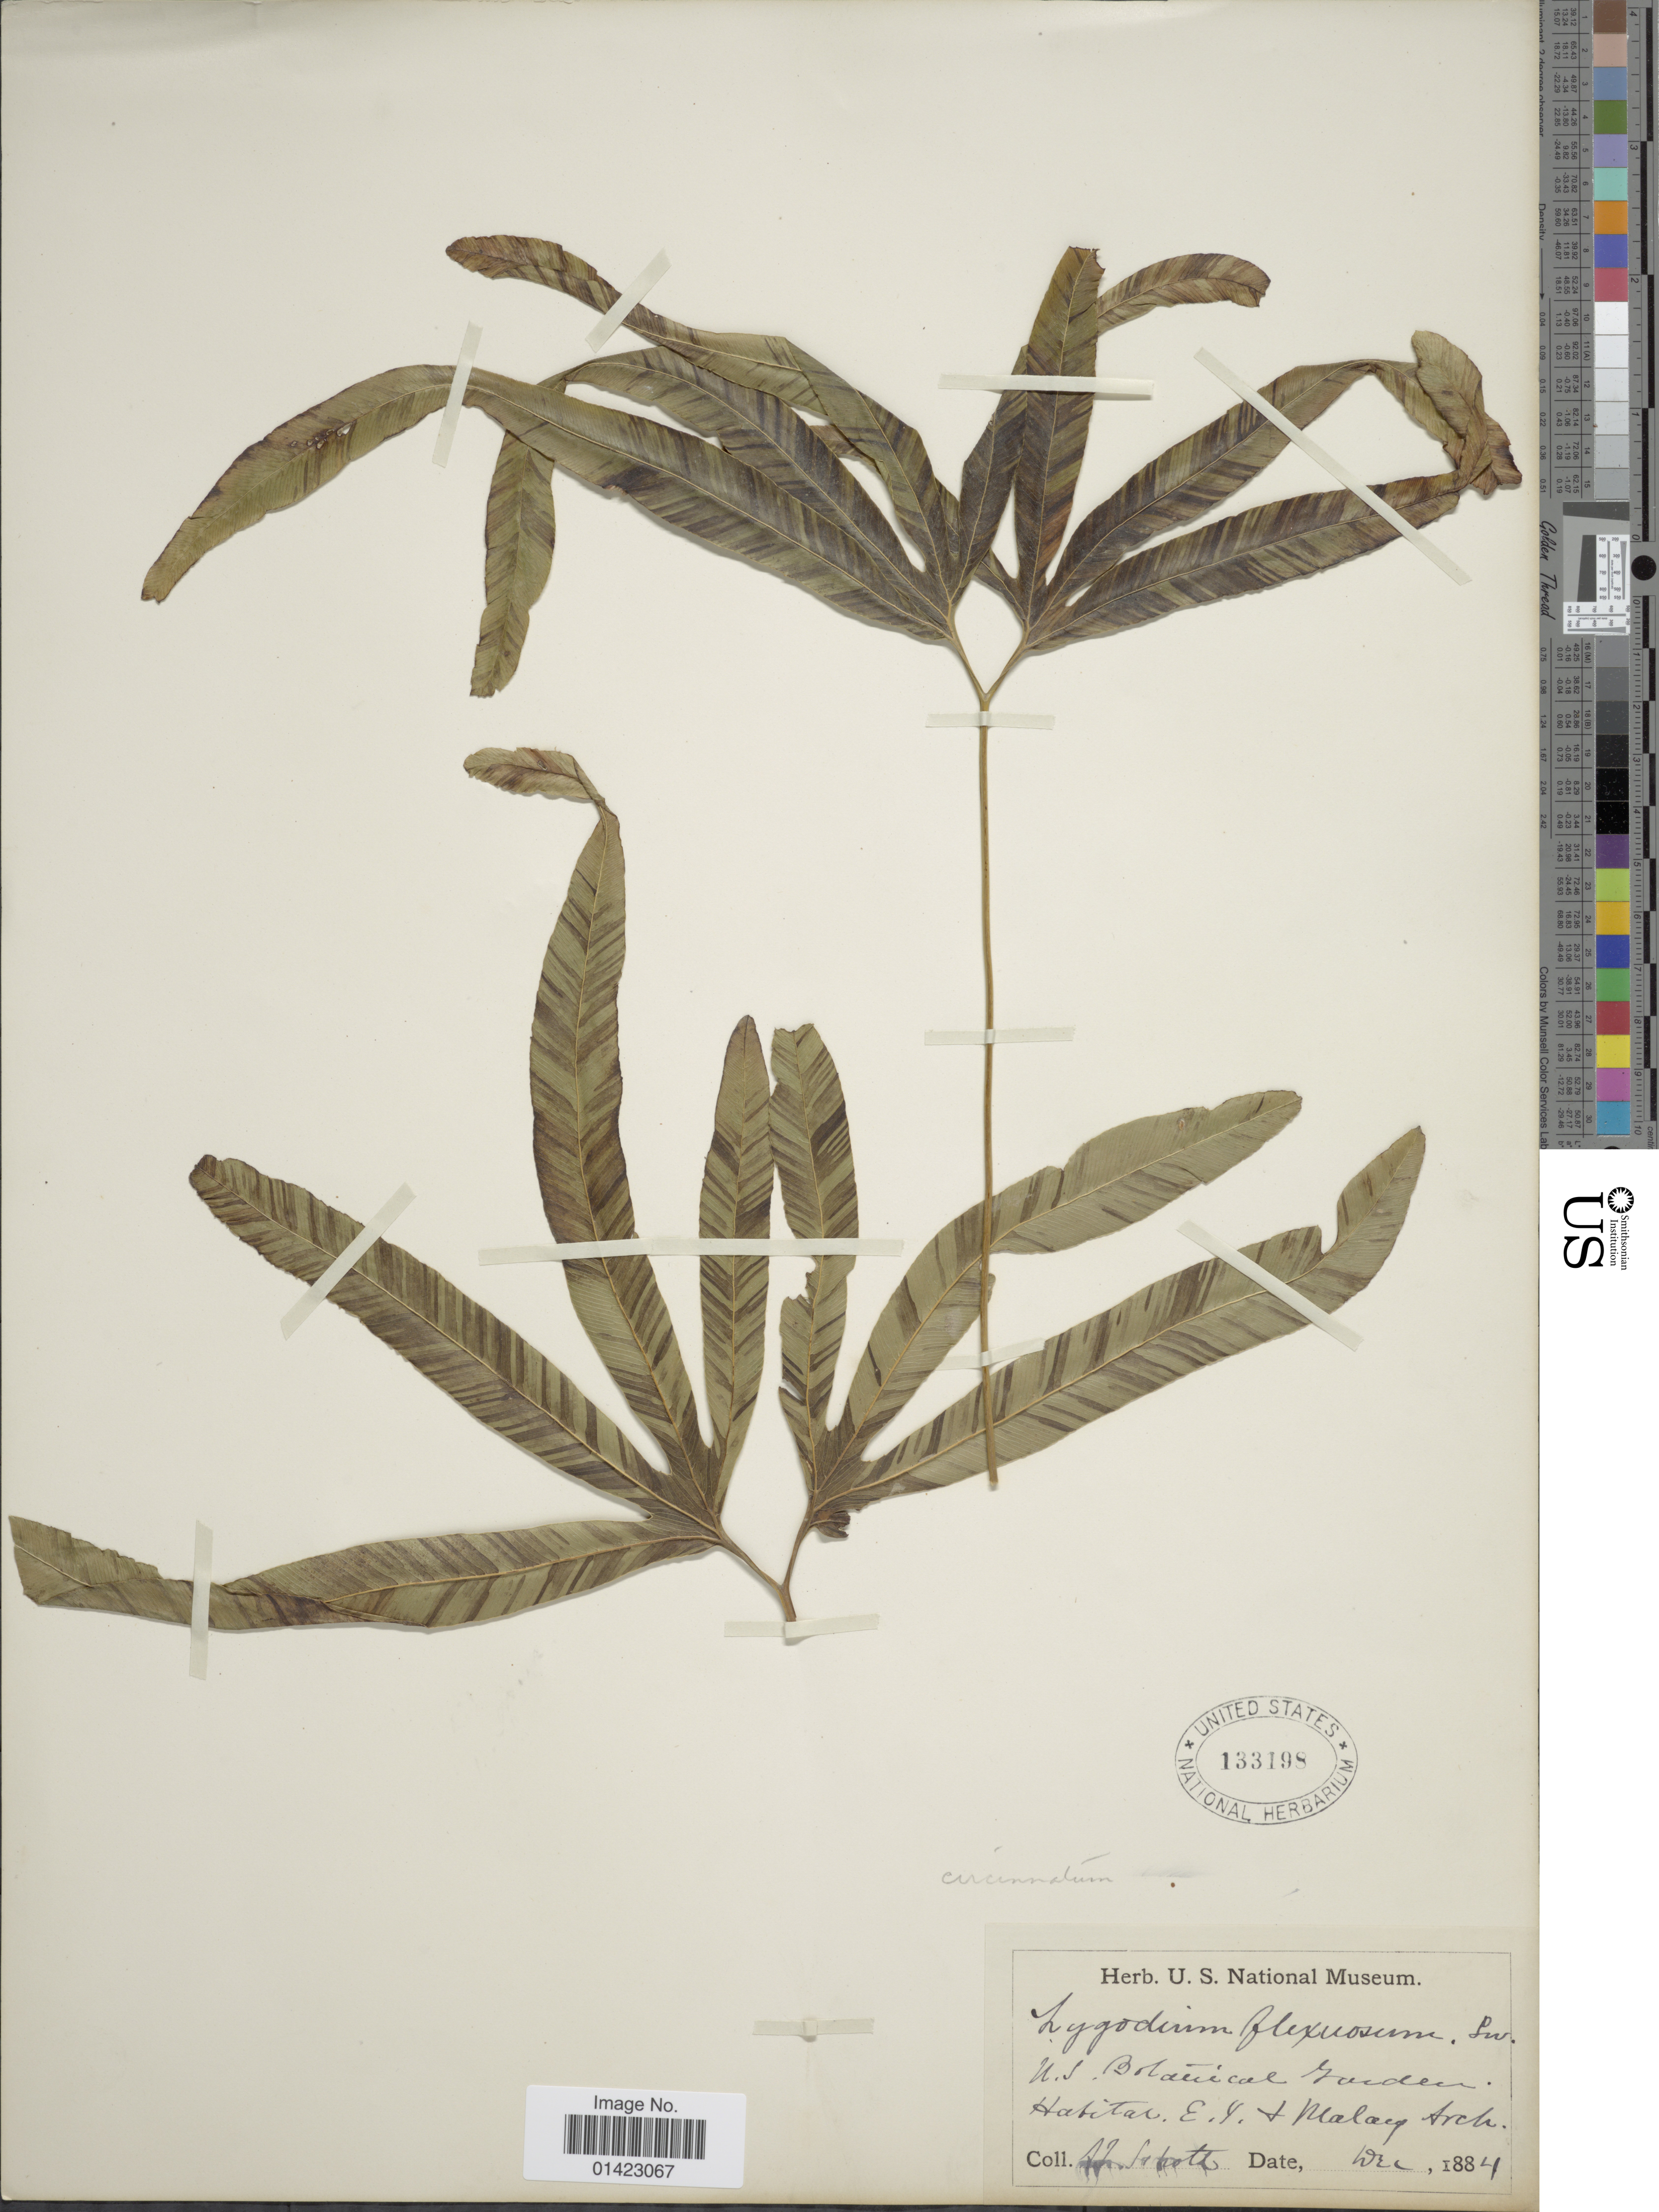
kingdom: Plantae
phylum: Tracheophyta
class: Polypodiopsida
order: Schizaeales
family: Lygodiaceae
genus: Lygodium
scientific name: Lygodium circinnatum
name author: (Burm. f.) Sw.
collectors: A. L. Schott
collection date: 1884-12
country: United States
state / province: District of Columbia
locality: U.S. Botanical Garden, E.Y. & Malay Arch.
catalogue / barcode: US 133198